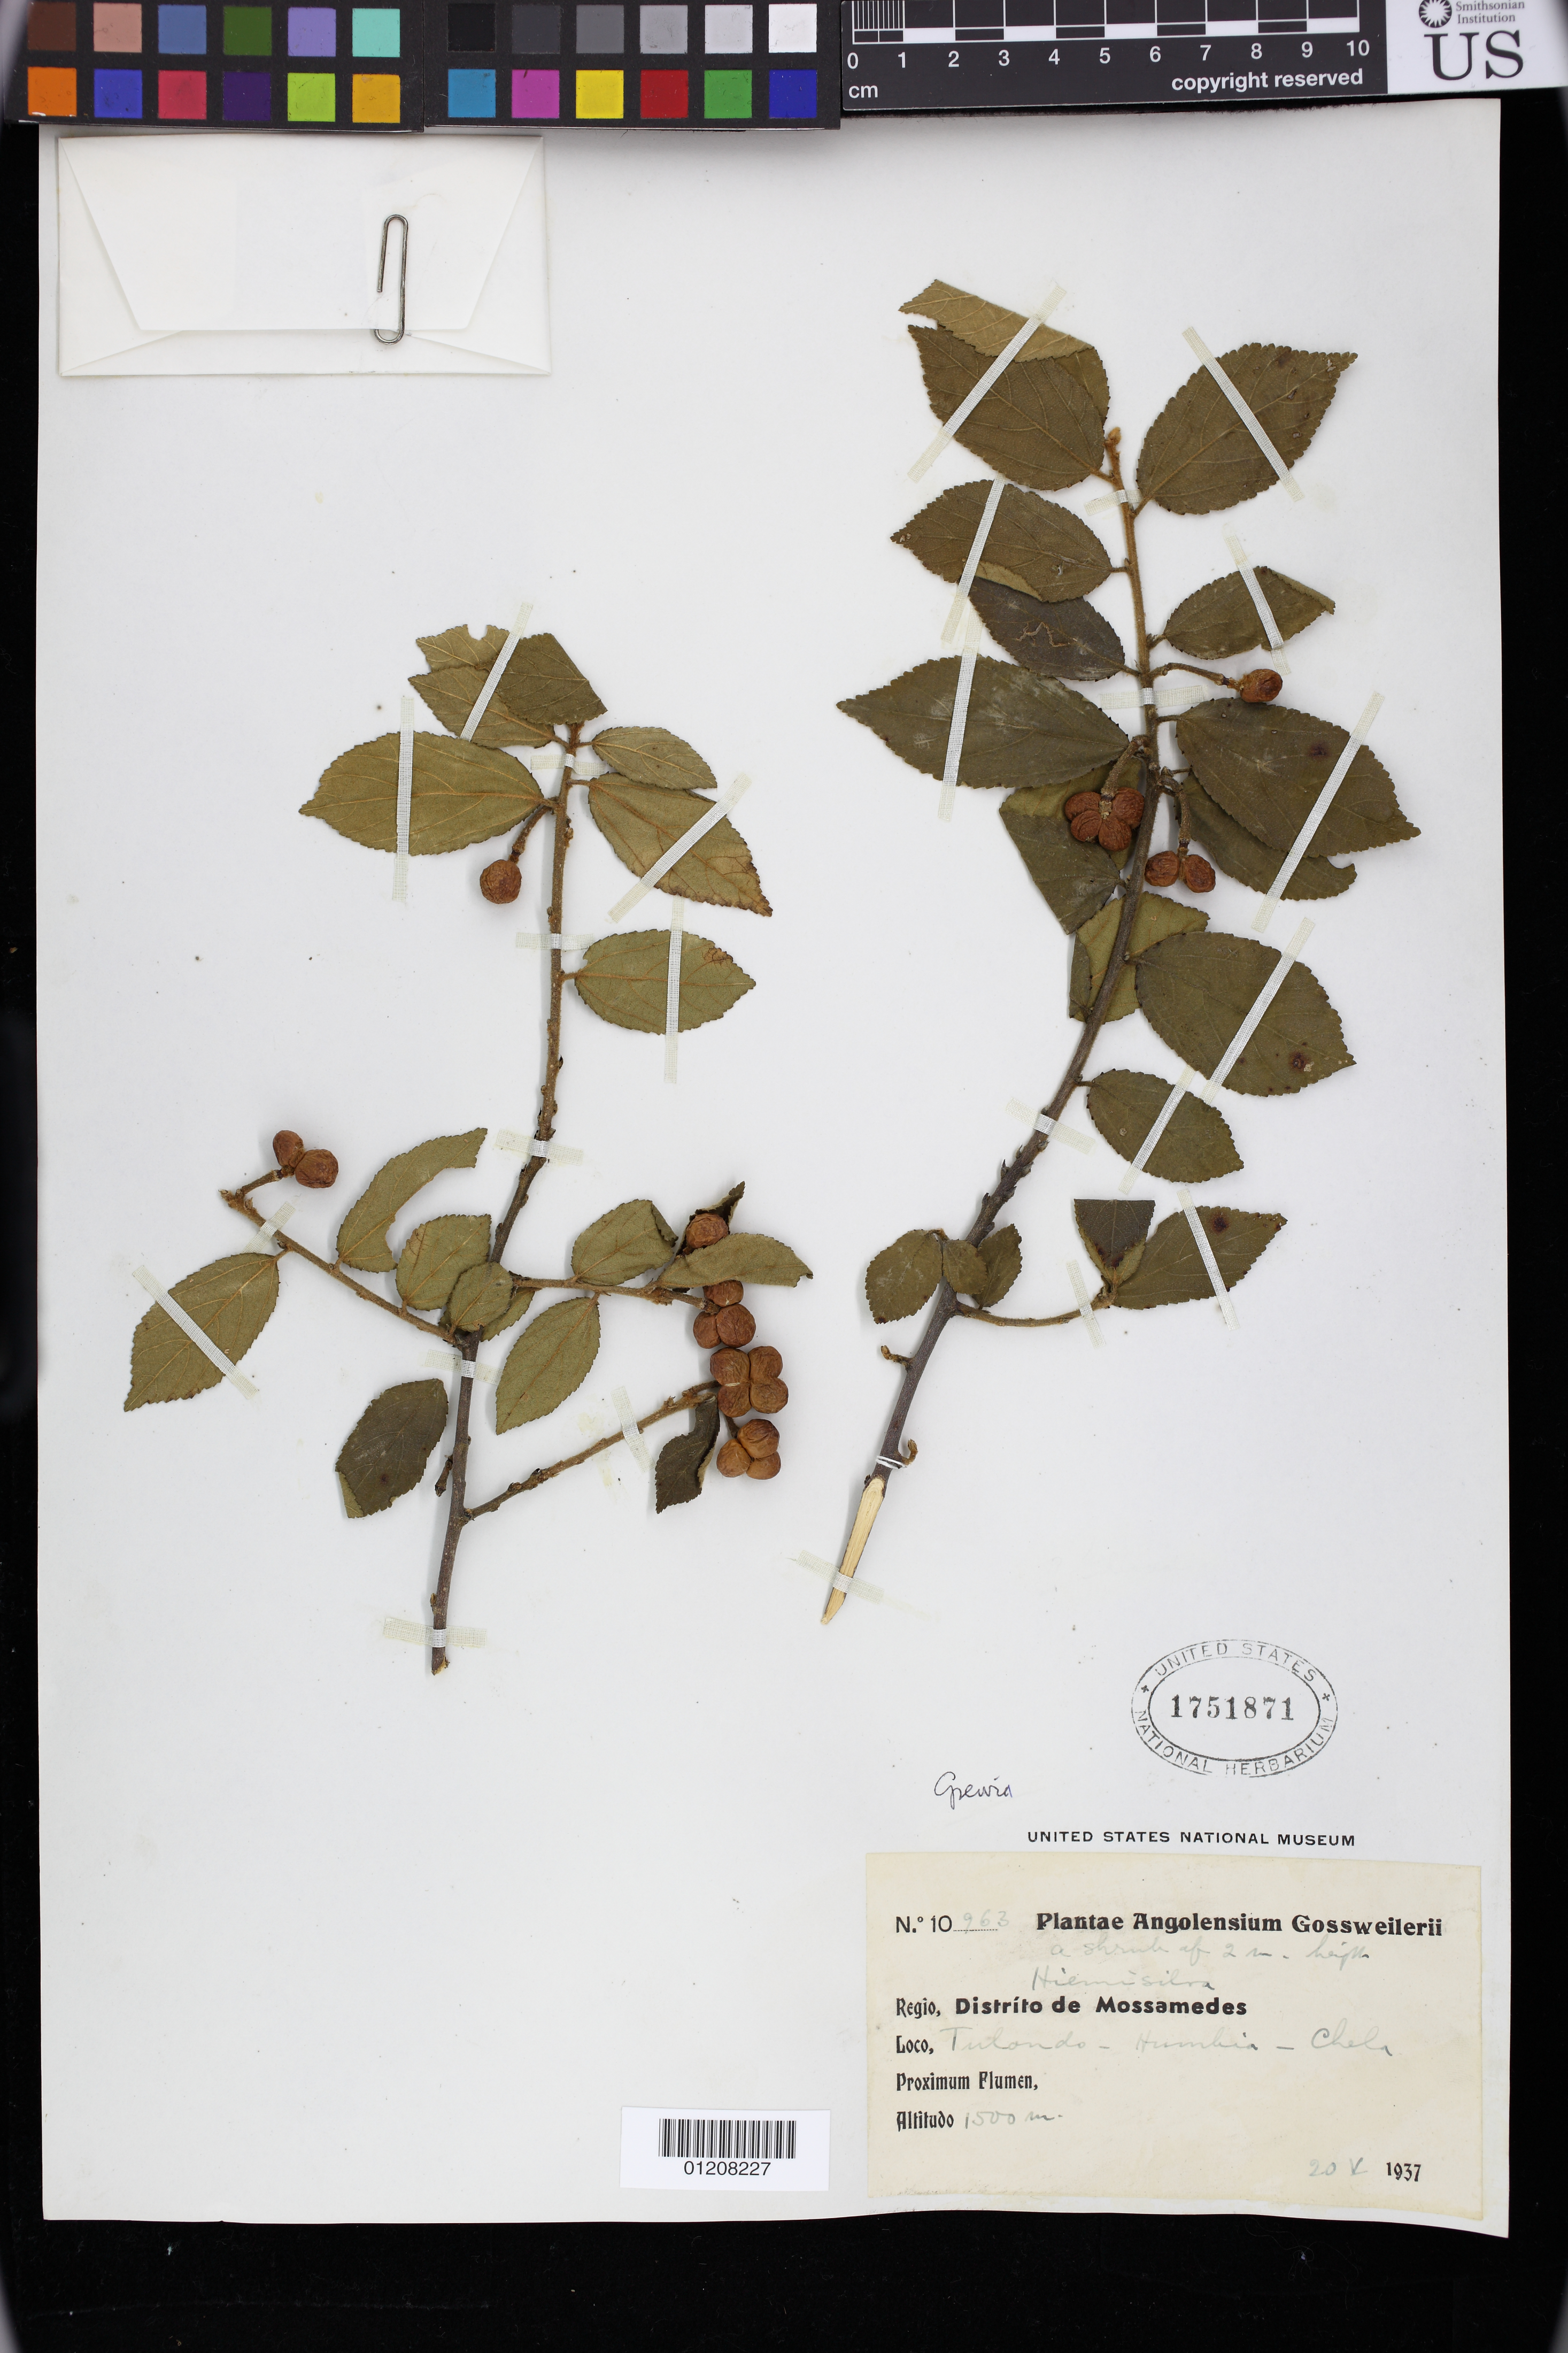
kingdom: Plantae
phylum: Tracheophyta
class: Magnoliopsida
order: Malvales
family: Malvaceae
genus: Grewia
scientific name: Grewia sp.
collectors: A. Gossweiler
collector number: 10963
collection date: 1937-05-20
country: Angola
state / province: Namibe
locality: Namibe (Mossamedes) District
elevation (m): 1500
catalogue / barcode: US 1751871